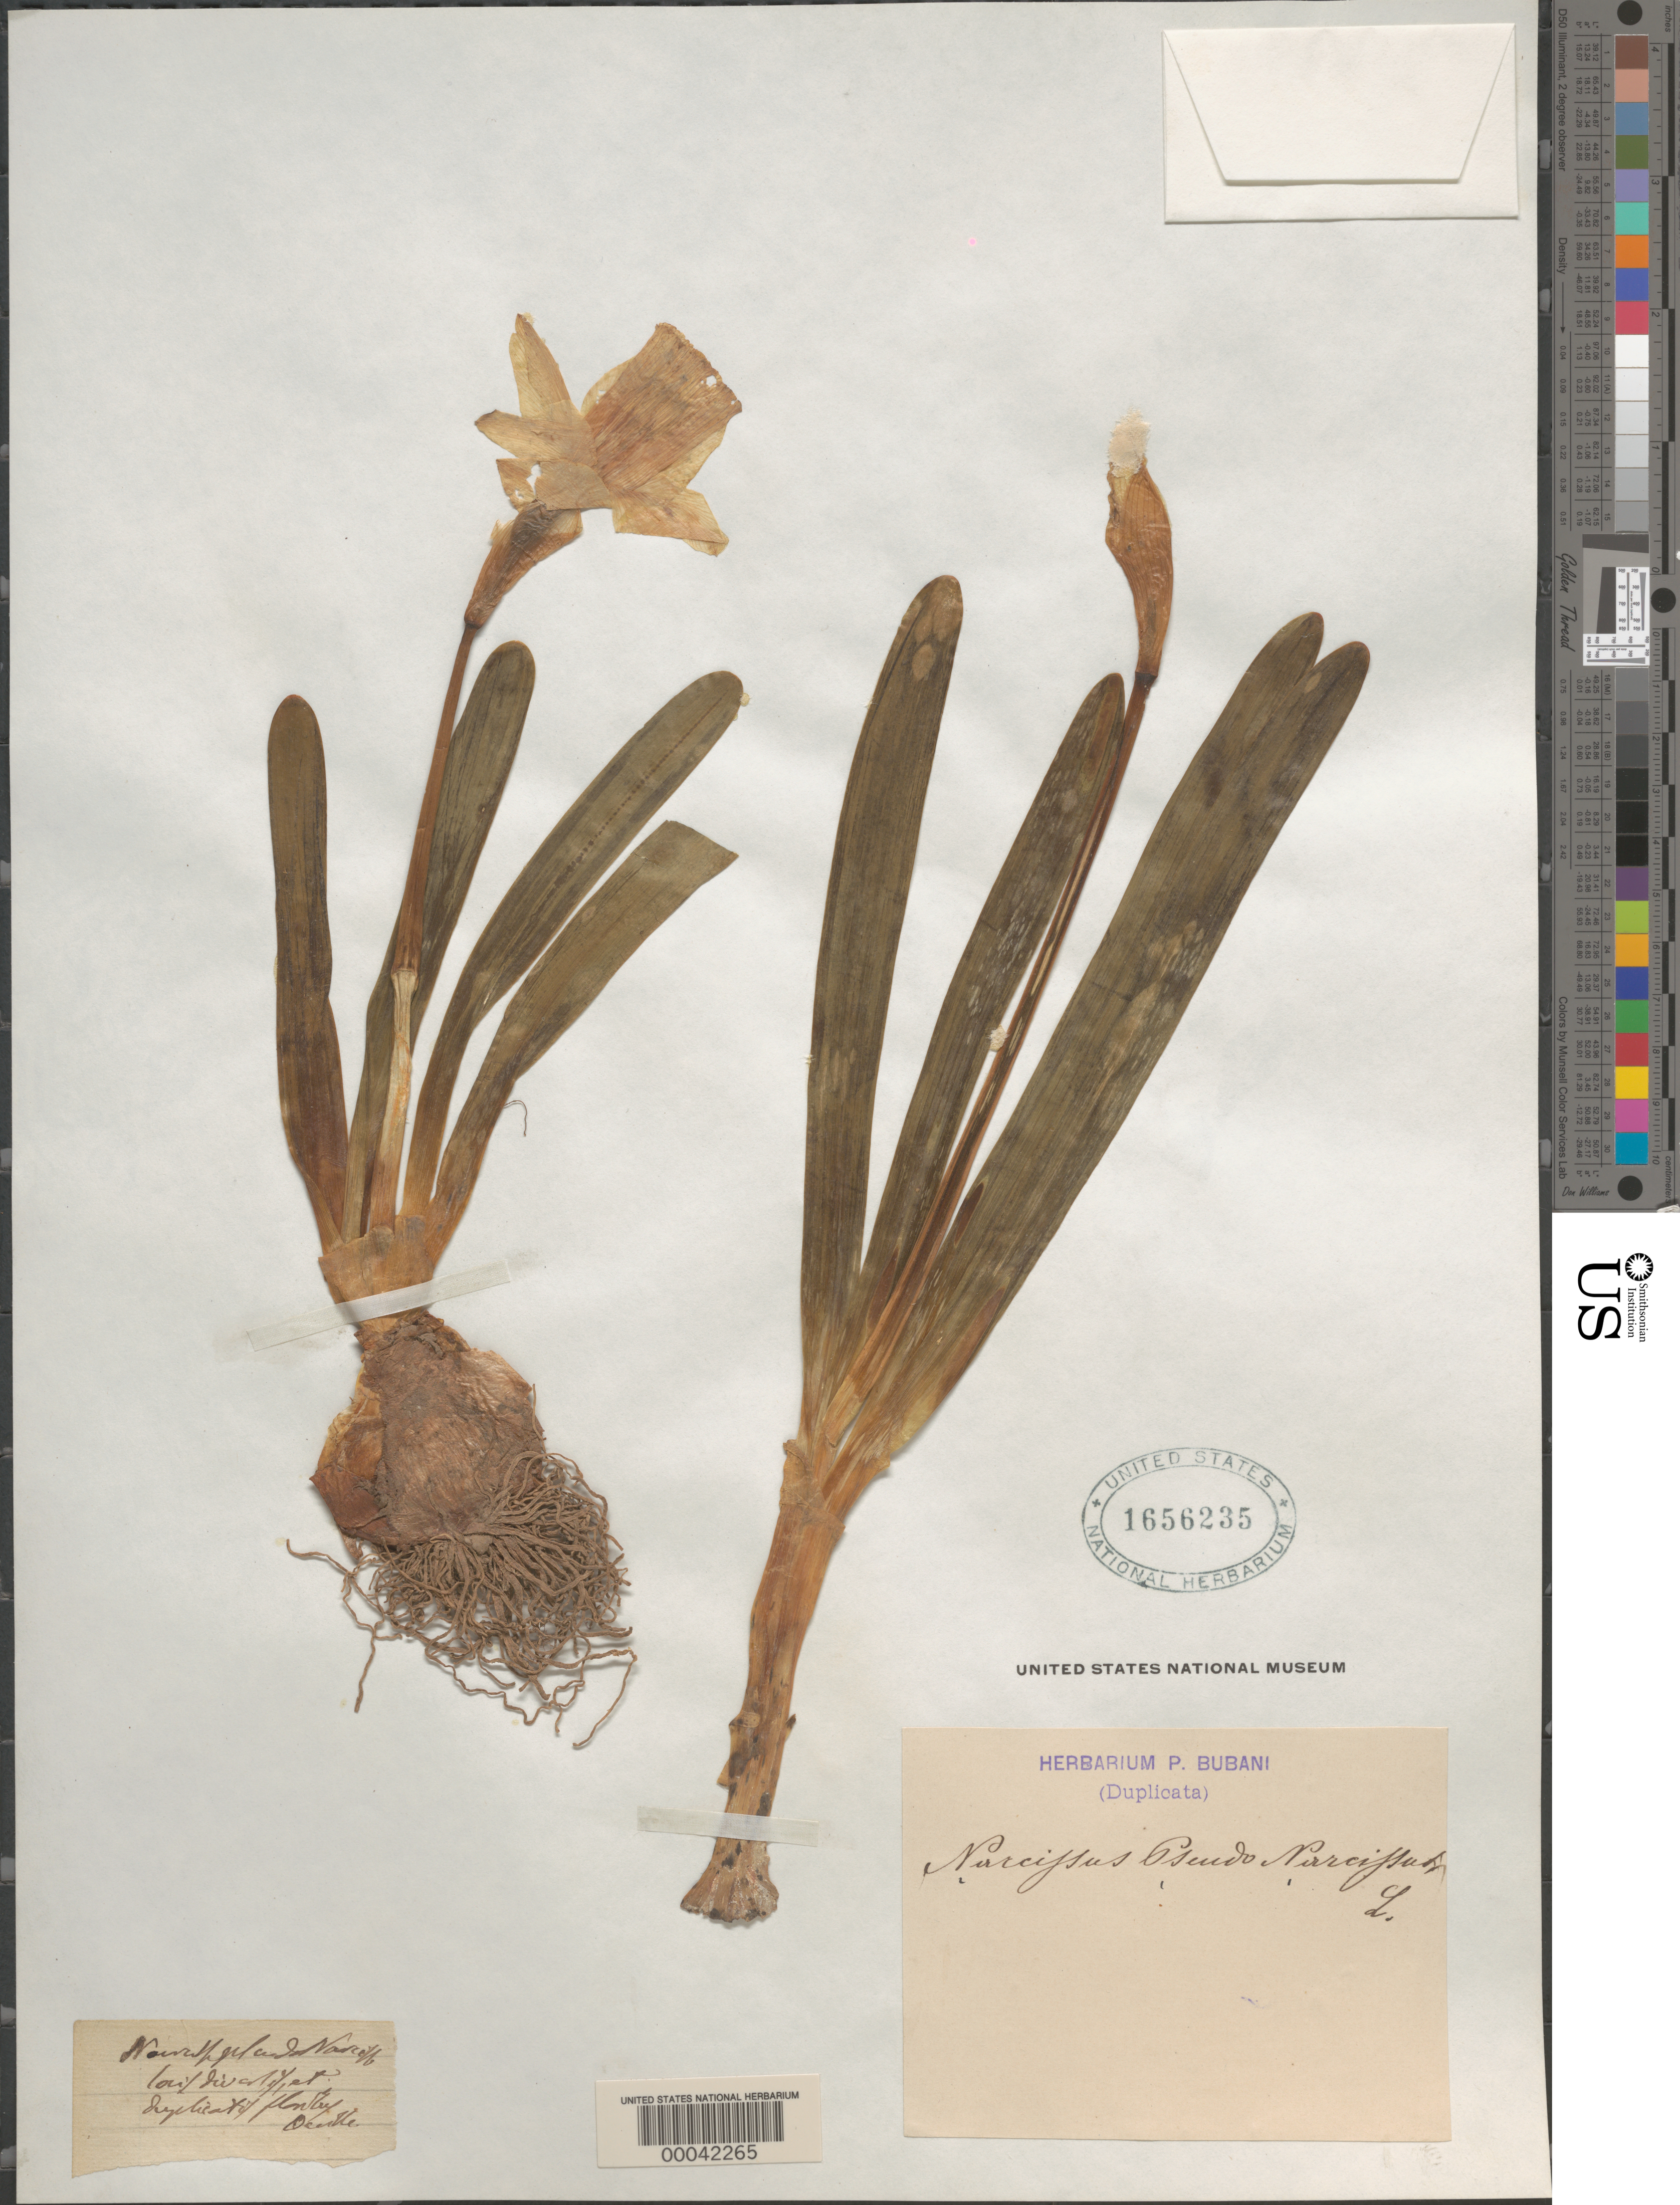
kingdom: Plantae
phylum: Tracheophyta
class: Liliopsida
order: Asparagales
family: Amaryllidaceae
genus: Narcissus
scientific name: Narcissus pseudonarcissus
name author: L.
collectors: -. Deville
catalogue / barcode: US 1656235